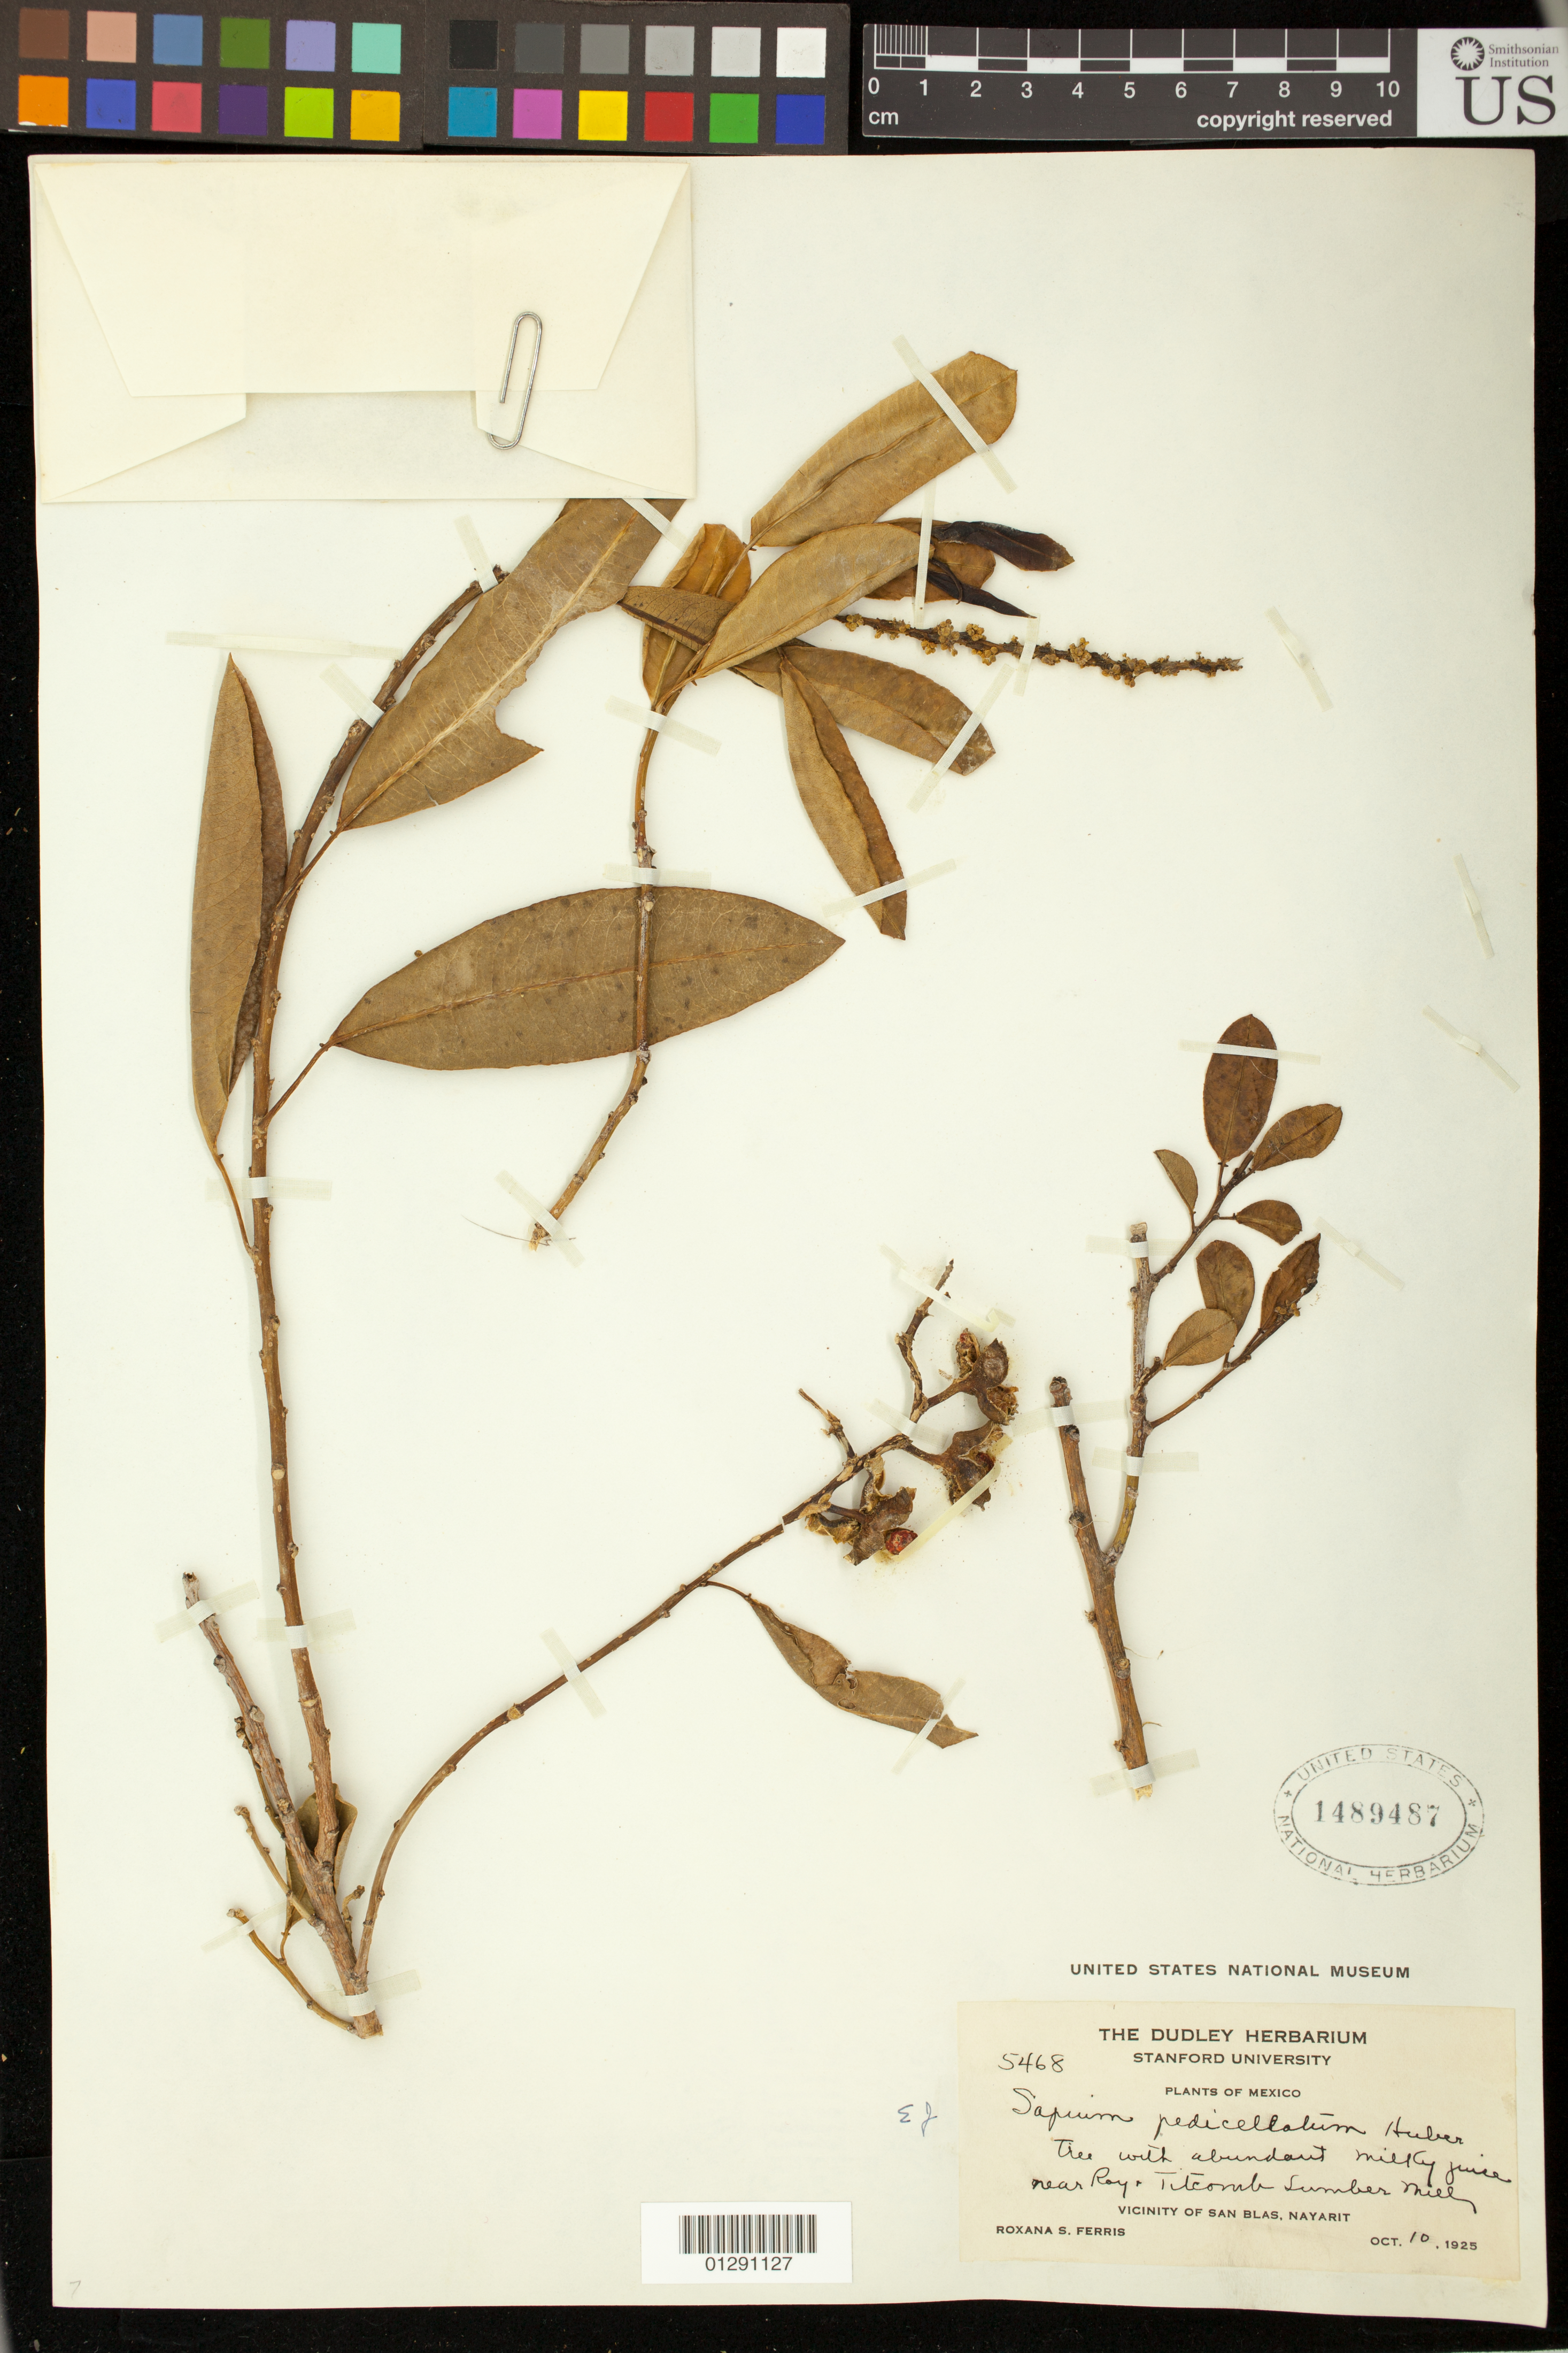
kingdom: Plantae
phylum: Tracheophyta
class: Magnoliopsida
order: Malpighiales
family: Euphorbiaceae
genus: Sapium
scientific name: Sapium pedicellatum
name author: Huber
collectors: R. S. Ferris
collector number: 5468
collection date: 1925-10-10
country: Mexico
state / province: Nayarit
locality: near Ray Titcomb Sumber Mill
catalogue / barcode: US 1489487